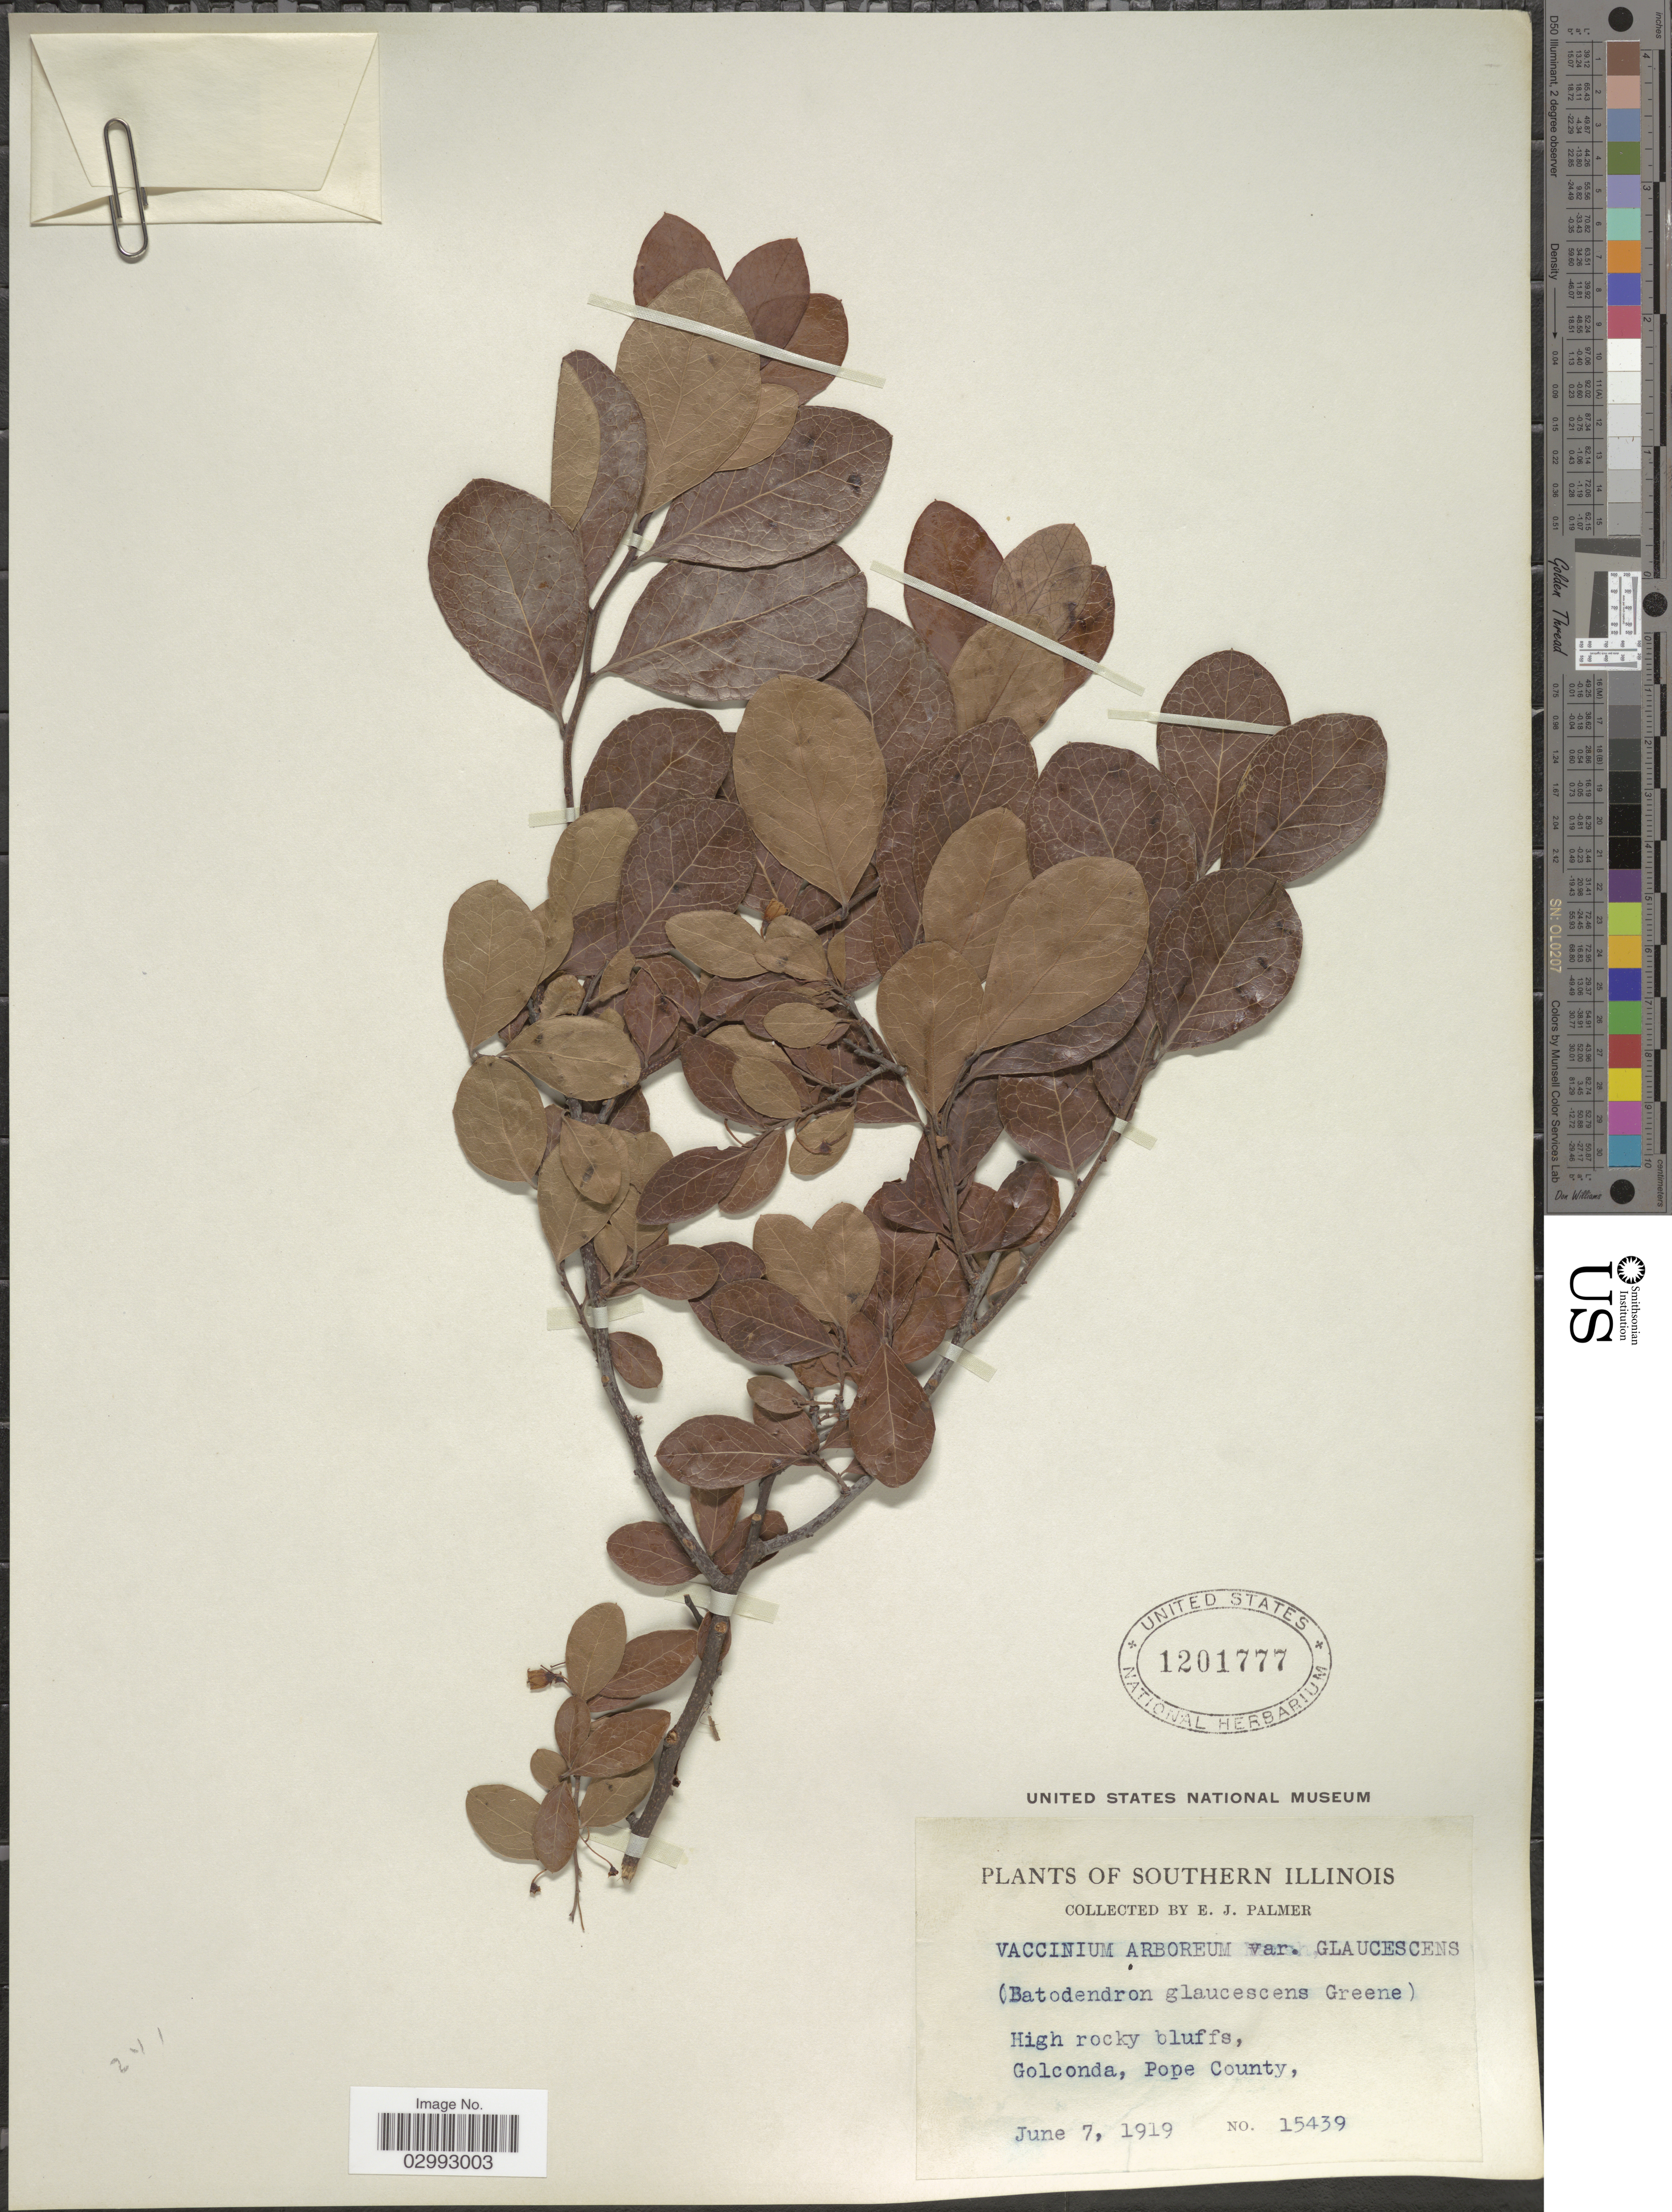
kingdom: Plantae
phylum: Tracheophyta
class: Magnoliopsida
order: Ericales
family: Ericaceae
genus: Batodendron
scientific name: Batodendron arboreum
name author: Nutt.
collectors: E. J. Palmer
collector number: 15439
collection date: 1919-06-07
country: United States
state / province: Illinois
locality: Southern Illinois. High rocky bluffs, Golconda, Pope County.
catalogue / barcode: US 1201777